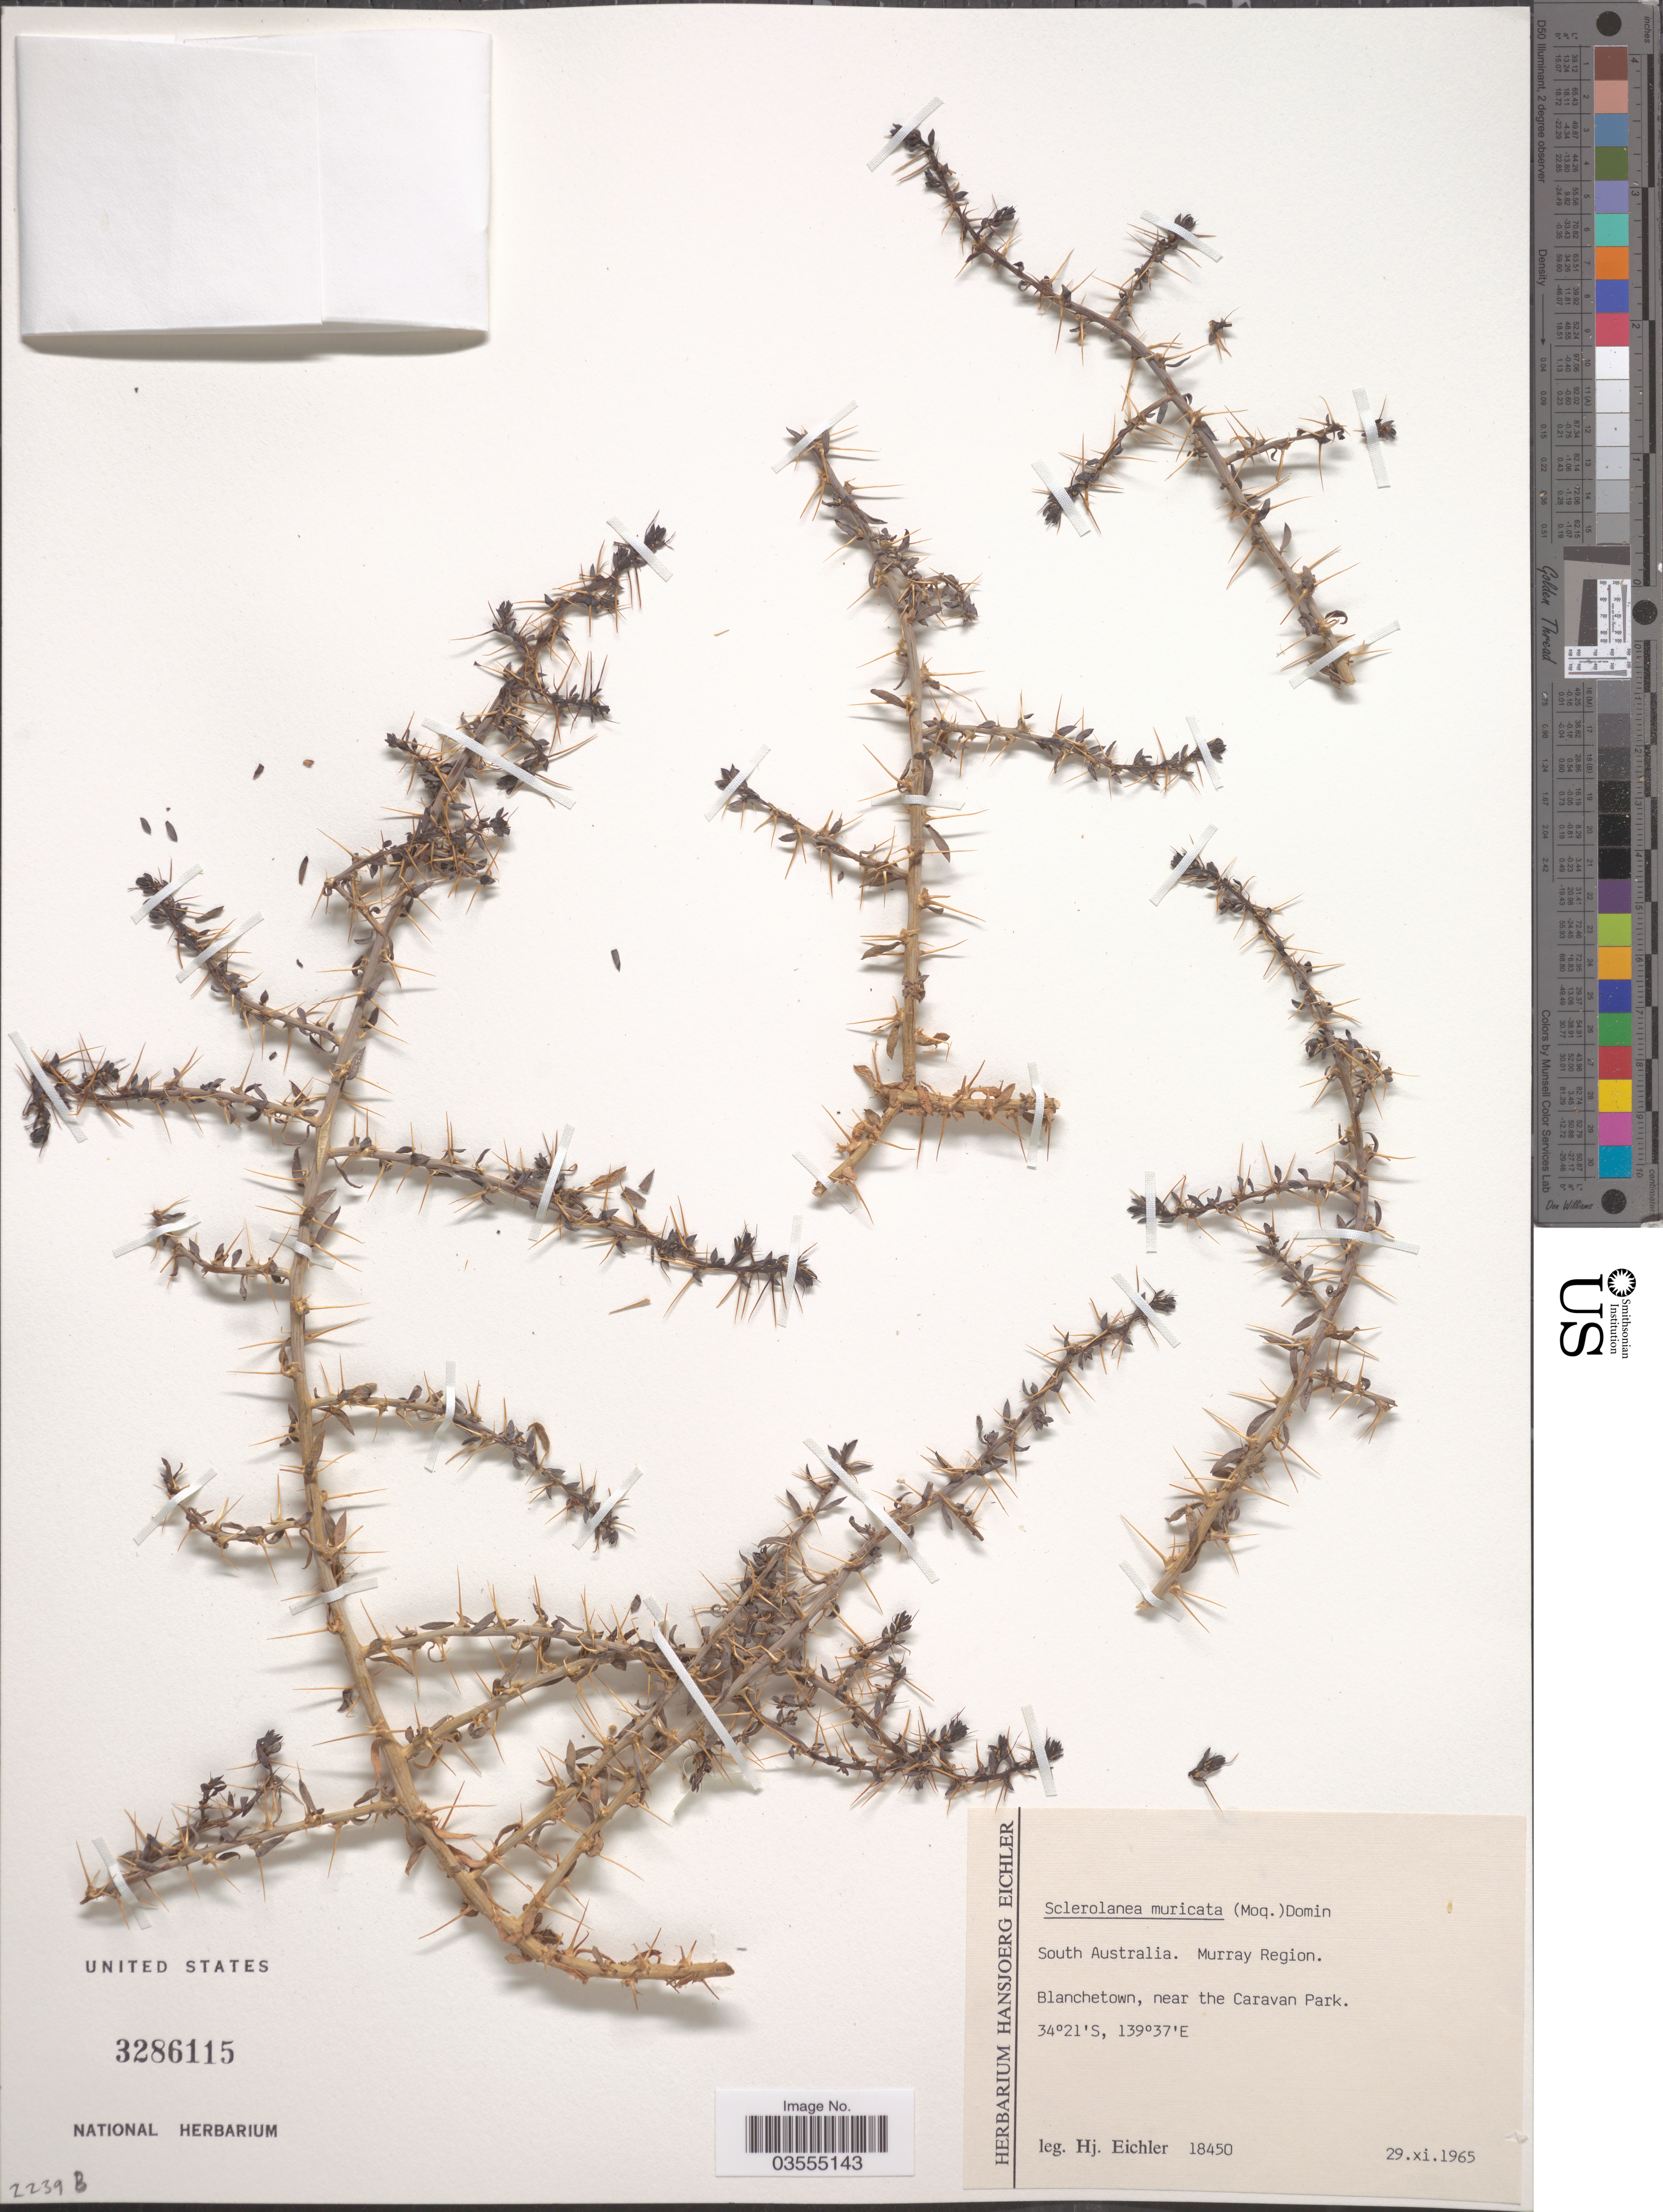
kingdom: Plantae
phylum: Tracheophyta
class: Magnoliopsida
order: Caryophyllales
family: Amaranthaceae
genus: Sclerolaena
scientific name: Sclerolaena muricata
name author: (Moq.) Domin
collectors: H. Eichler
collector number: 18450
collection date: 1965-11-29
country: Australia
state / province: South Australia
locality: Murray Region. Blanchetown, near the Caravan Park.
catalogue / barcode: US 3286115